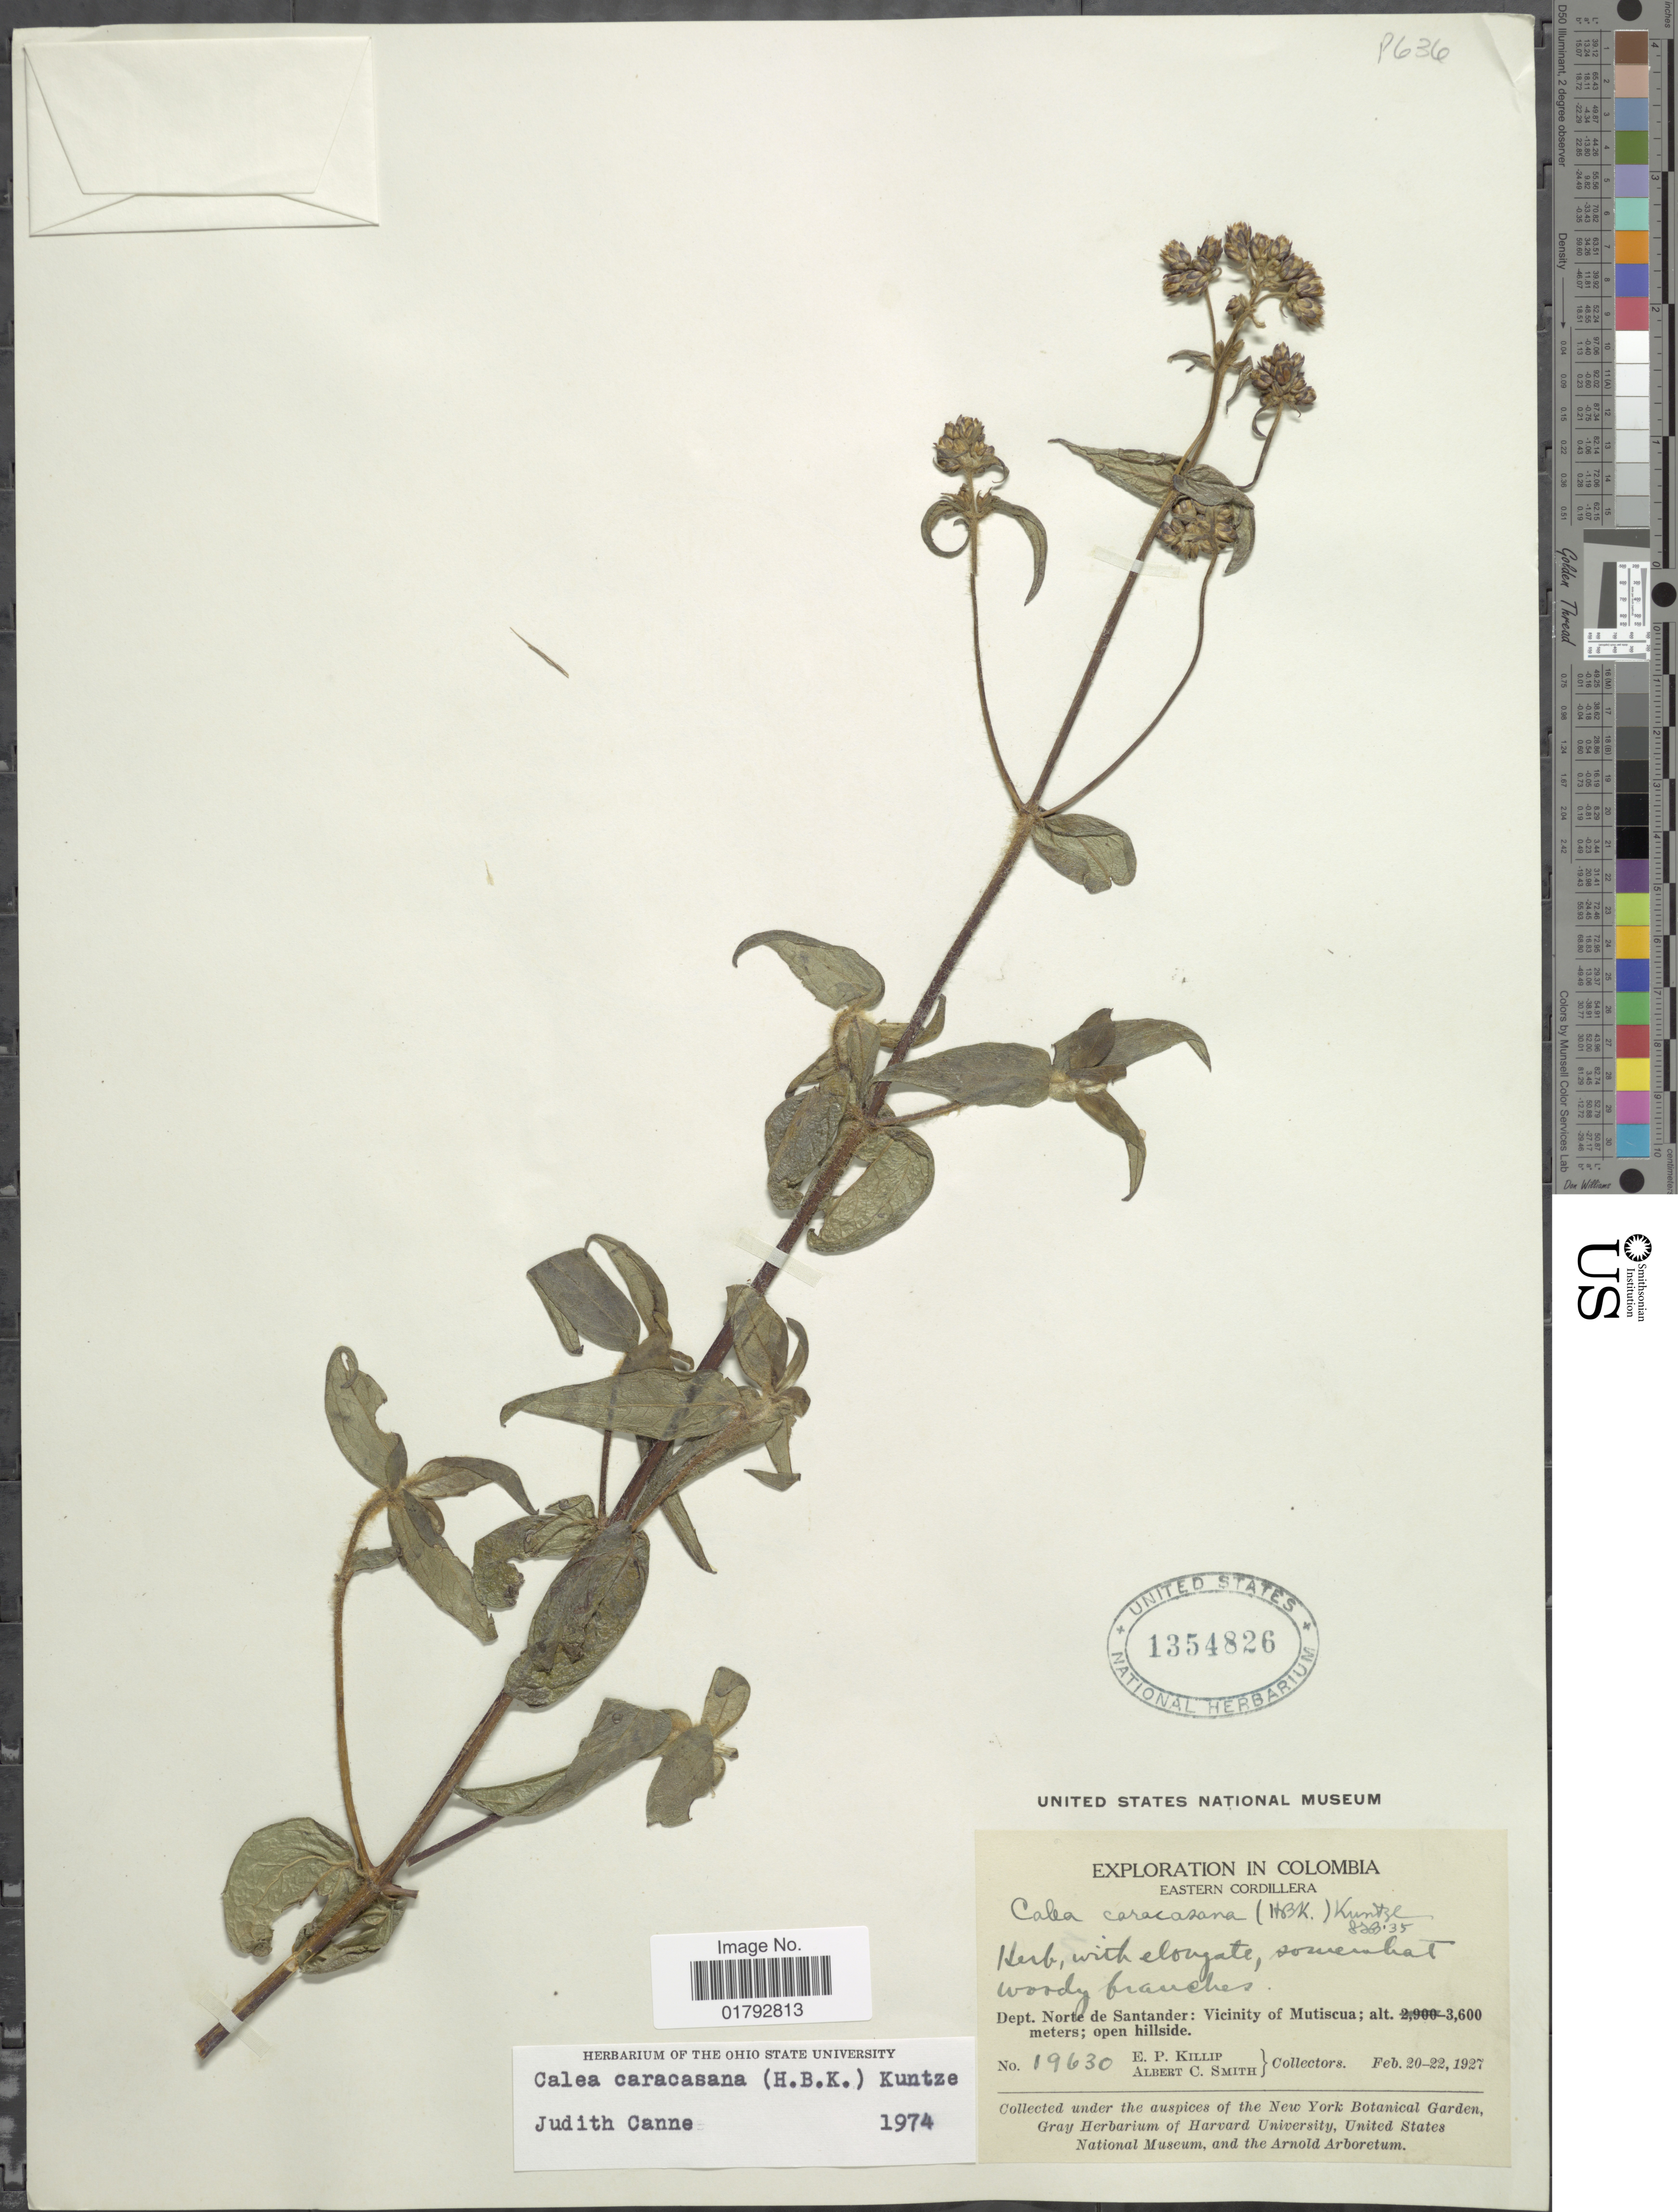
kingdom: Plantae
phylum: Tracheophyta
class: Magnoliopsida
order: Asterales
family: Asteraceae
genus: Alloispermum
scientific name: Alloispermum caracasanum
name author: (Kunth) H. Rob.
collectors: E. P. Killip & A. C. Smith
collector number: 19630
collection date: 1927-02-20/1927-02-22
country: Colombia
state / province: Norte de Santander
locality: Eastern Cordillera. Dept. Norte de Santander: Vicinity of Mutiscua.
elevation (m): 3600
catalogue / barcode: US 1354826